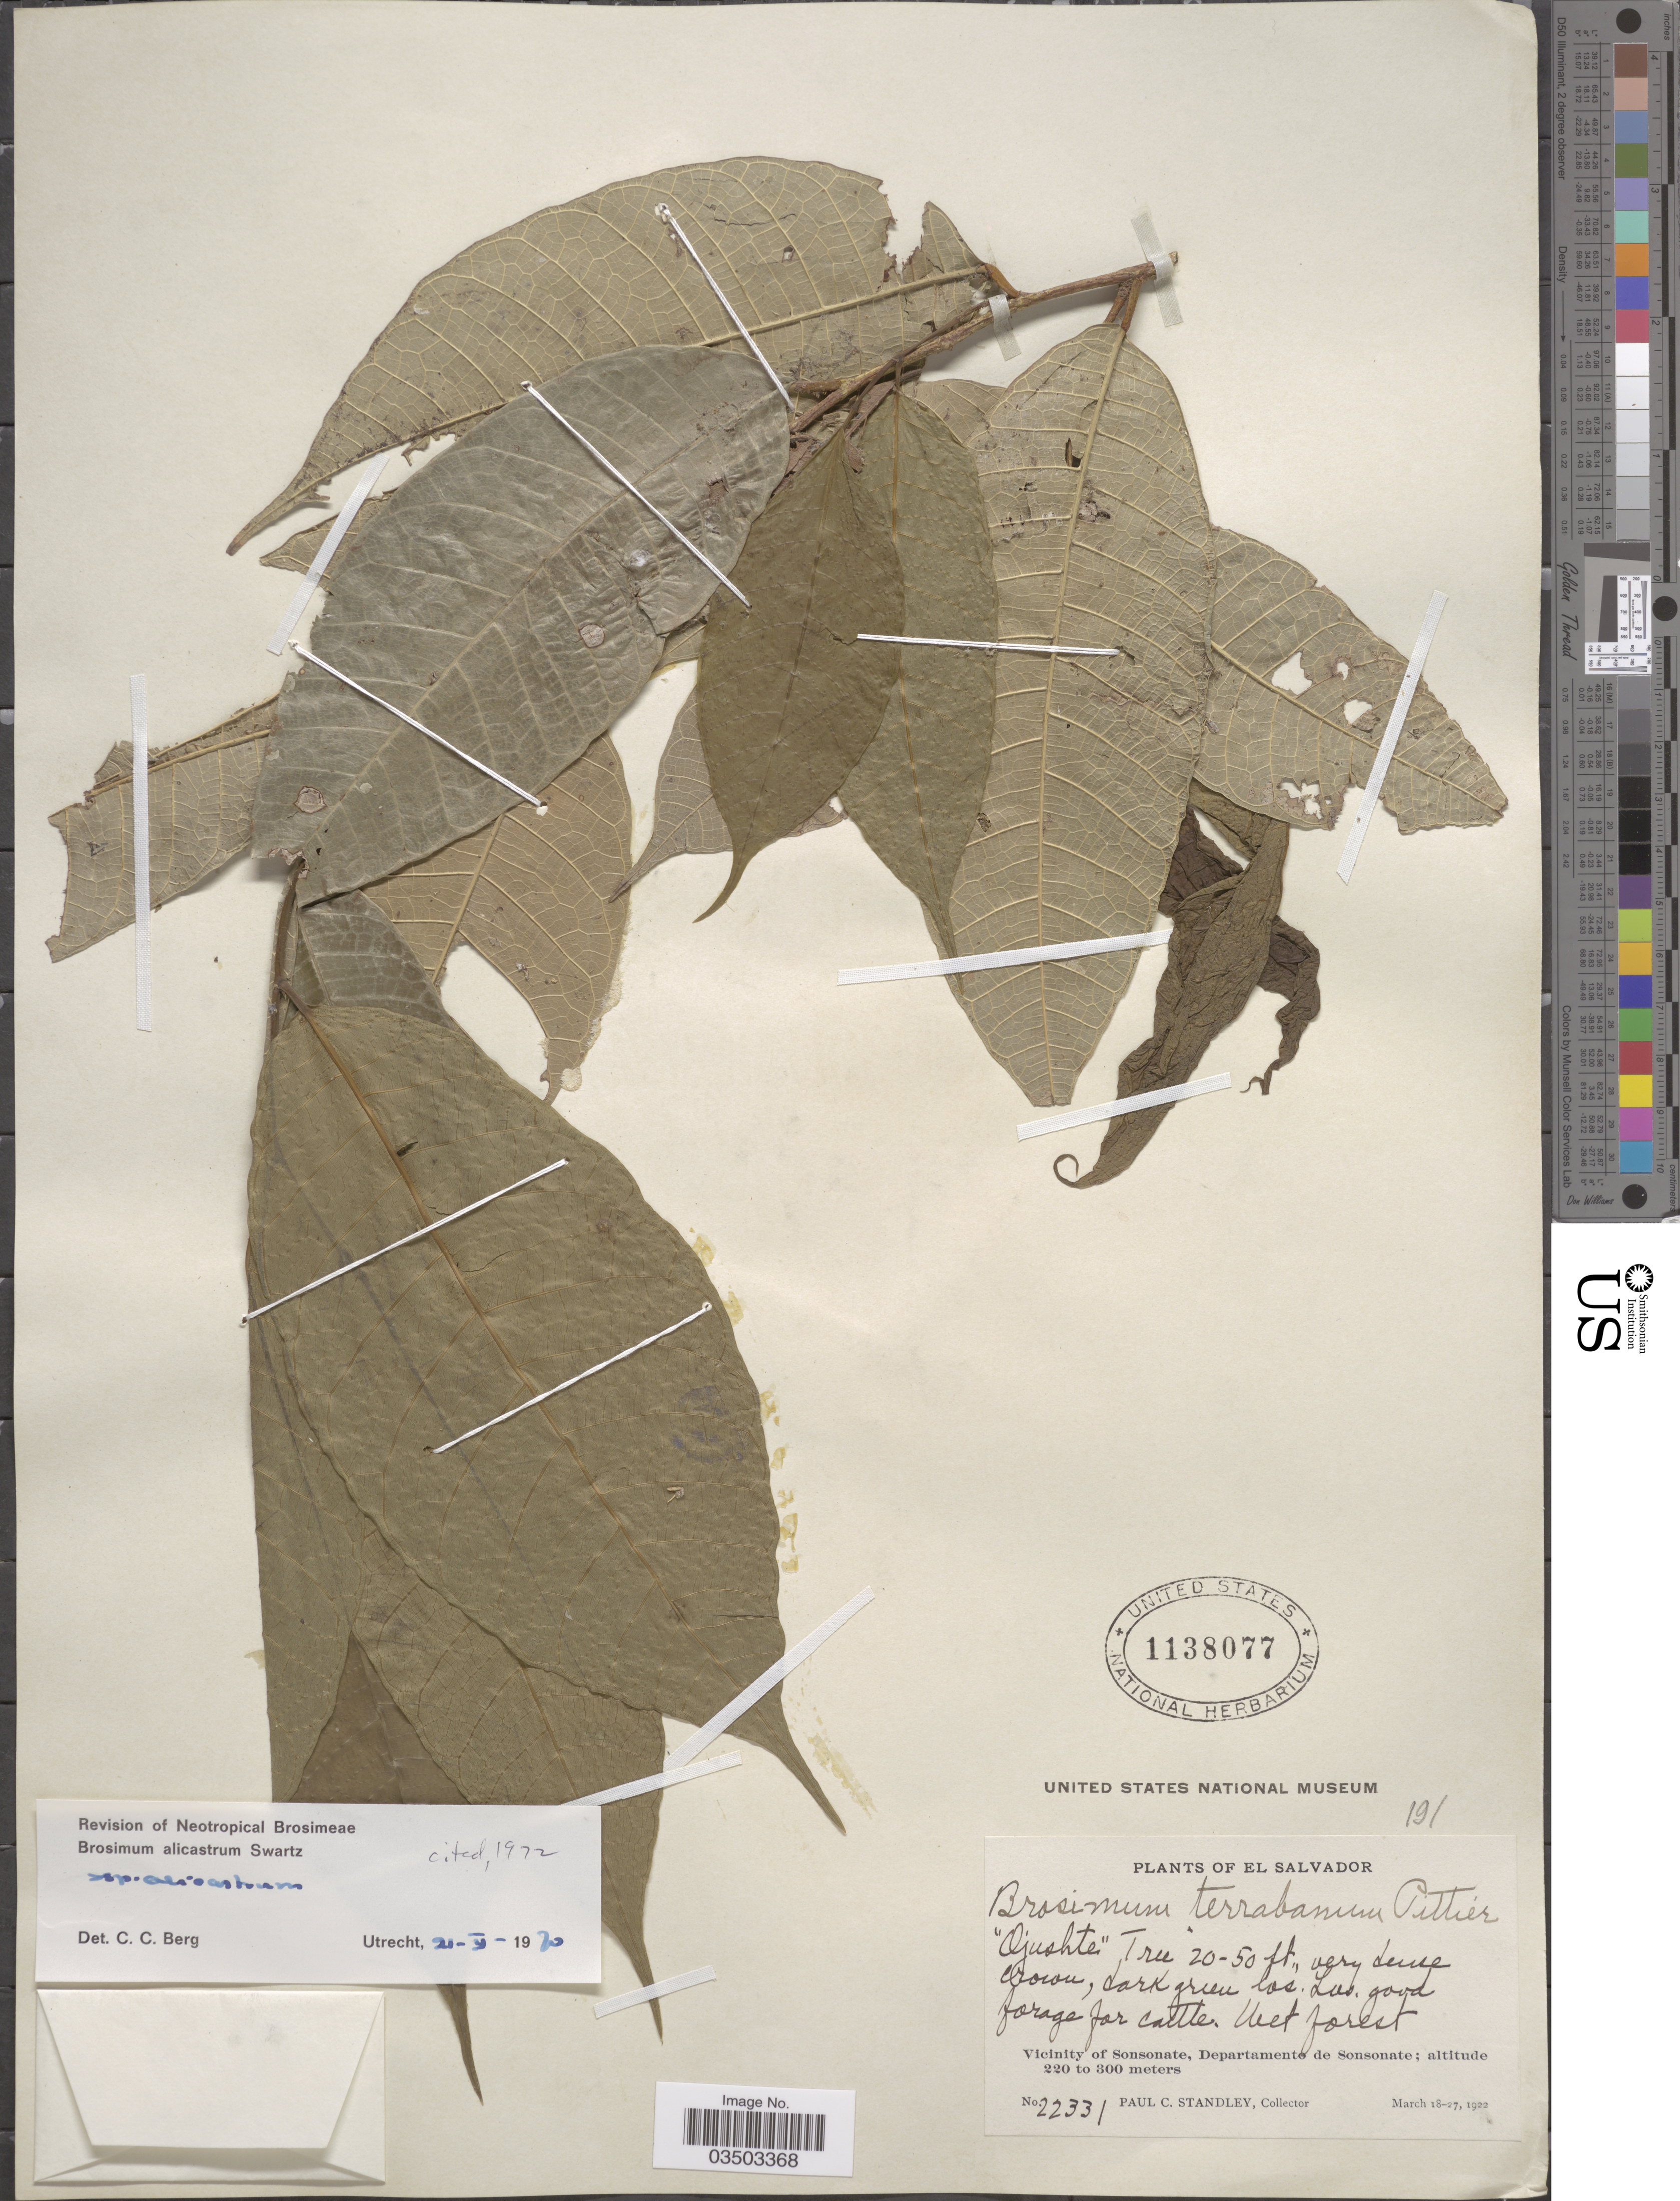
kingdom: Plantae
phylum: Tracheophyta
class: Magnoliopsida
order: Rosales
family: Moraceae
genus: Brosimum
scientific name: Brosimum alicastrum subsp. alicastrum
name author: Sw.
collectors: P. C. Standley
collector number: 22331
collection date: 1922-03-18/1922-03-27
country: El Salvador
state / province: Sonsonate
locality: Vicinity of Sonsonate, Departamento de Sonsonate.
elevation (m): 220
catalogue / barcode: US 1138077